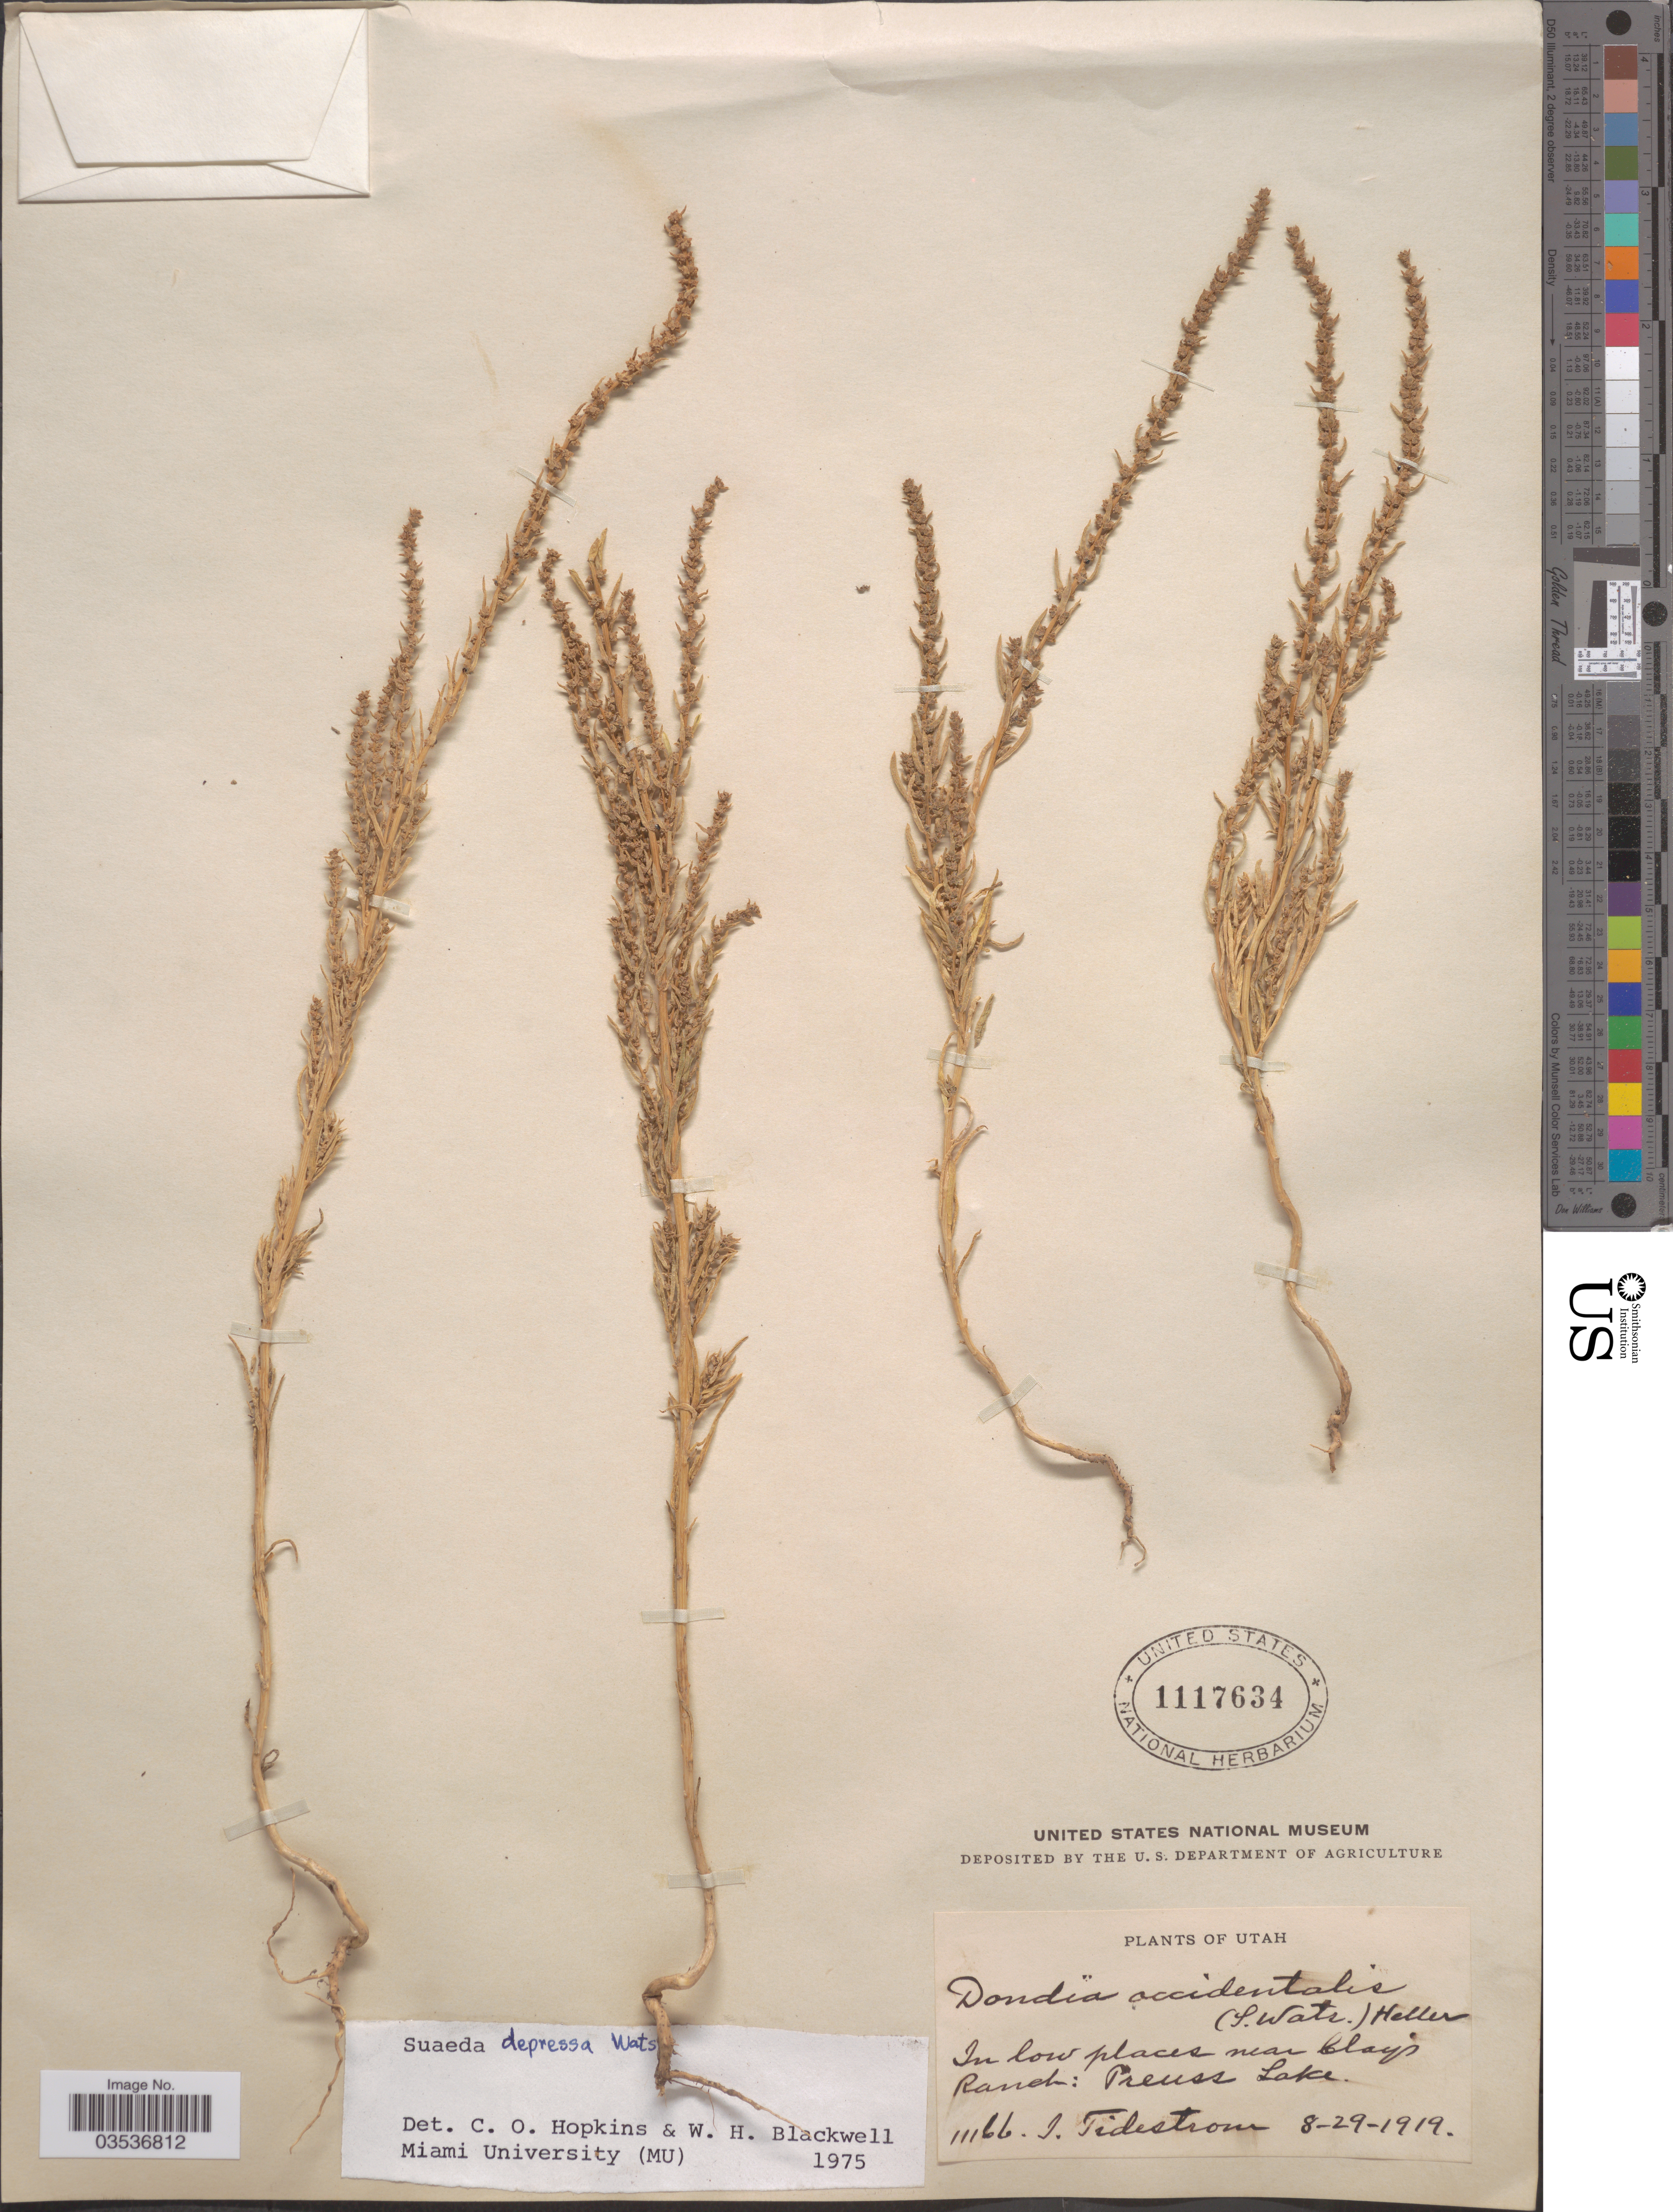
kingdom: Plantae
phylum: Tracheophyta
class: Magnoliopsida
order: Caryophyllales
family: Amaranthaceae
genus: Suaeda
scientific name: Suaeda depressa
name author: (Pursh) S. Watson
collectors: I. F. Tidestrom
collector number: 11166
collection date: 1919-08-29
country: United States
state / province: Utah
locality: Near Clay's Ranch: Preuss Lake.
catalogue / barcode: US 1117634